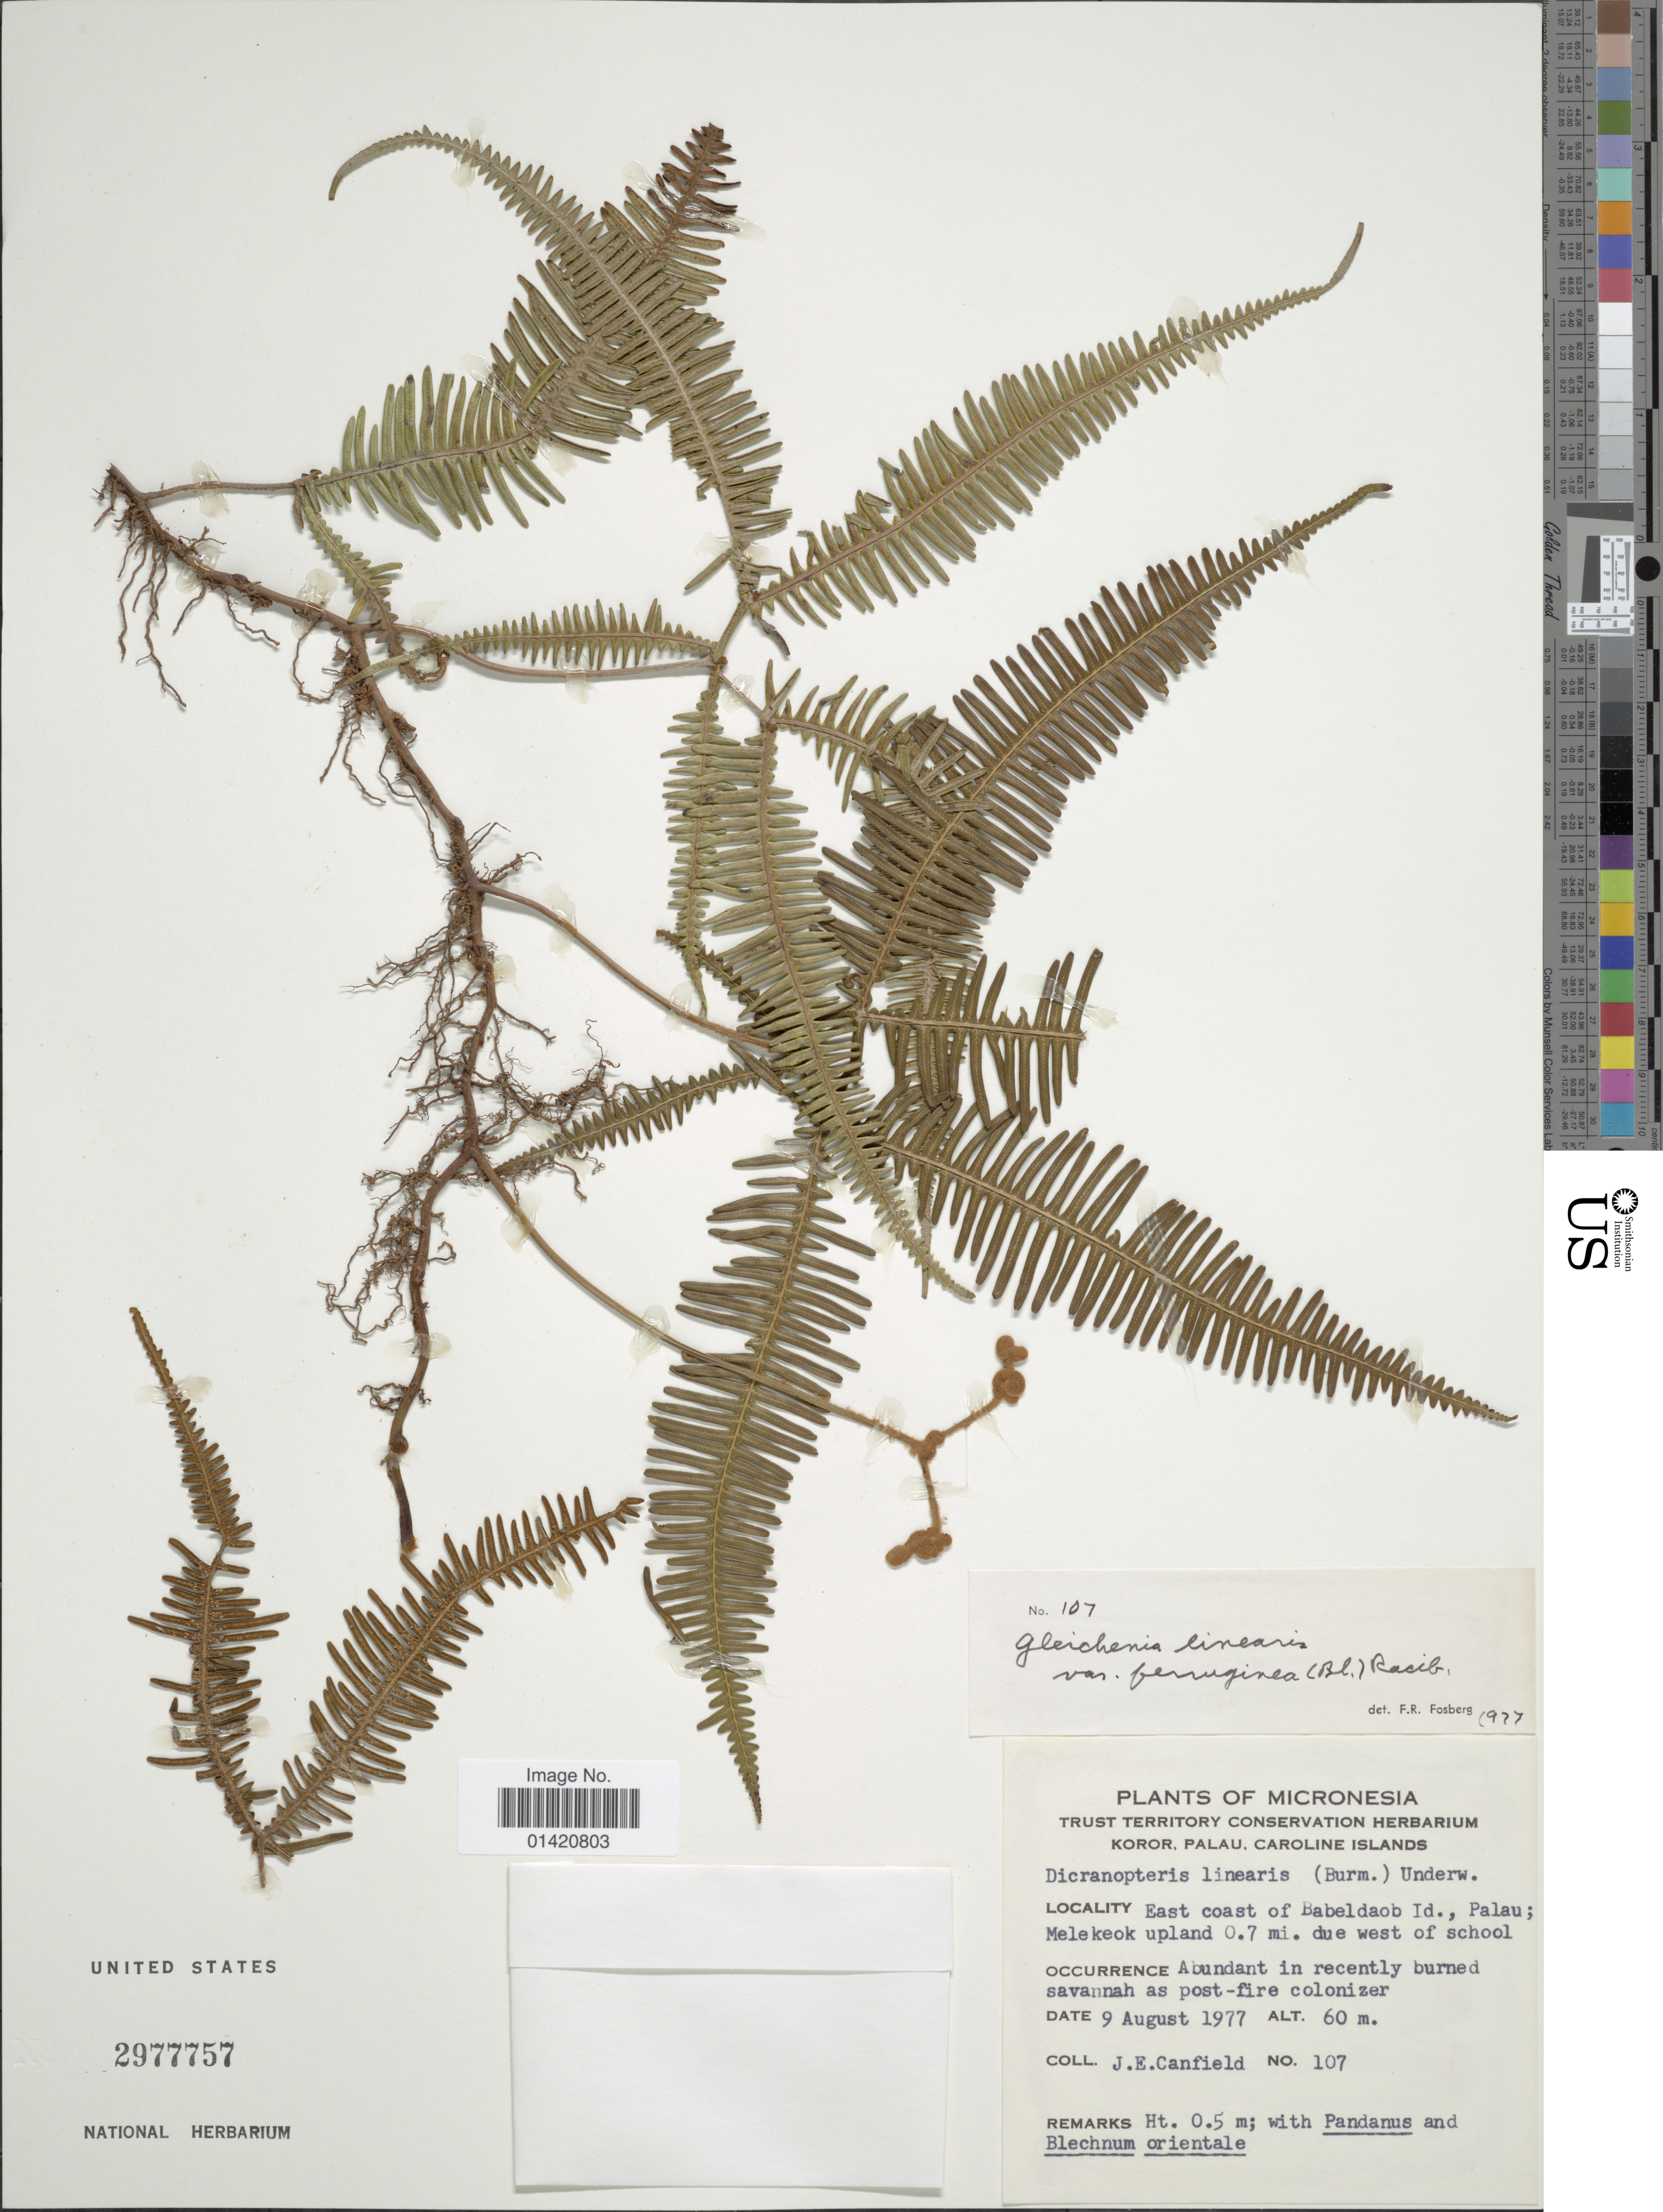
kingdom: Plantae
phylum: Tracheophyta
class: Polypodiopsida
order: Gleicheniales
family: Gleicheniaceae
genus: Dicranopteris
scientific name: Dicranopteris linearis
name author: (Burm. f.) Underw.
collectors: J. E. Canfield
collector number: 107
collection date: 1977-08-09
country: Palau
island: Babeldaob [Babelthuap]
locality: Koror, Palau, Caroline Islands, East coast of Babeldaob ID., Palau; Melekeok upland 0.7 mi. due west of school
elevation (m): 60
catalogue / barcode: US 2977757